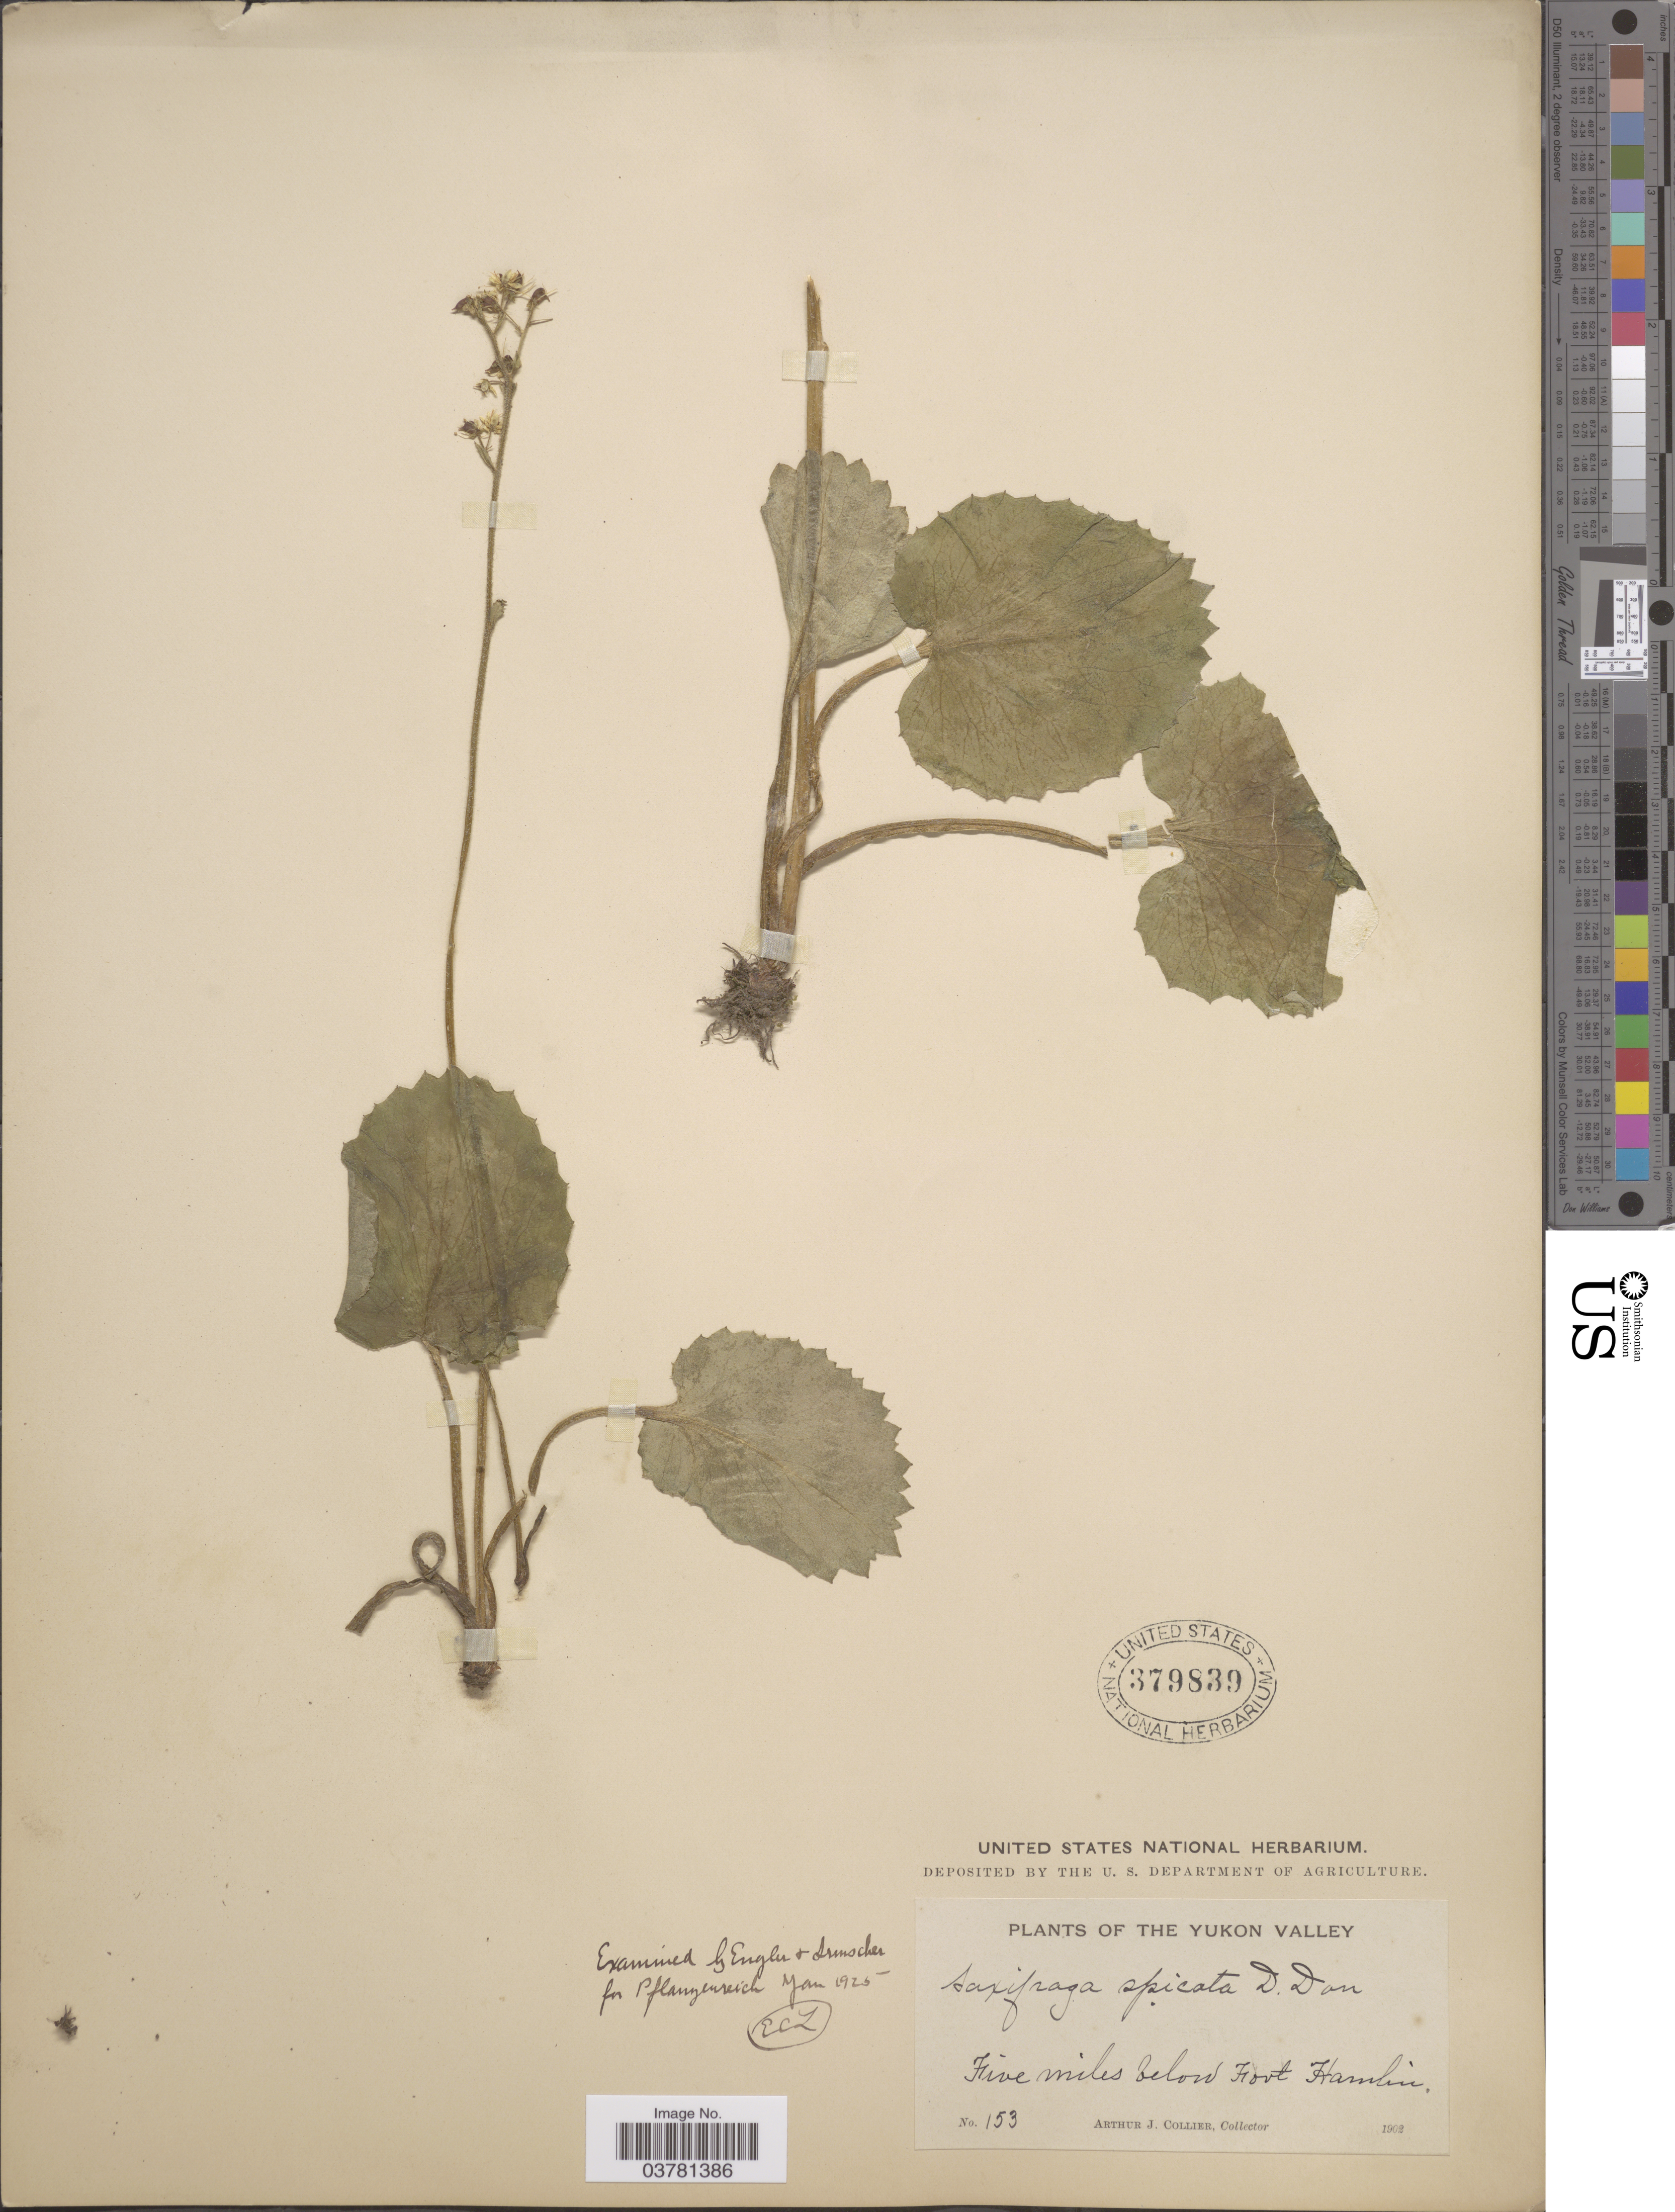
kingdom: Plantae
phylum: Tracheophyta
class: Magnoliopsida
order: Saxifragales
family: Saxifragaceae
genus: Micranthes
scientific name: Micranthes spicata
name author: (D. Don) Small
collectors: A. Collier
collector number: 153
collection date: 1902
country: United States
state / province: Alaska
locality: The Yukon Valley. Five miles below Fort Hamlin.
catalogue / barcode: US 379839